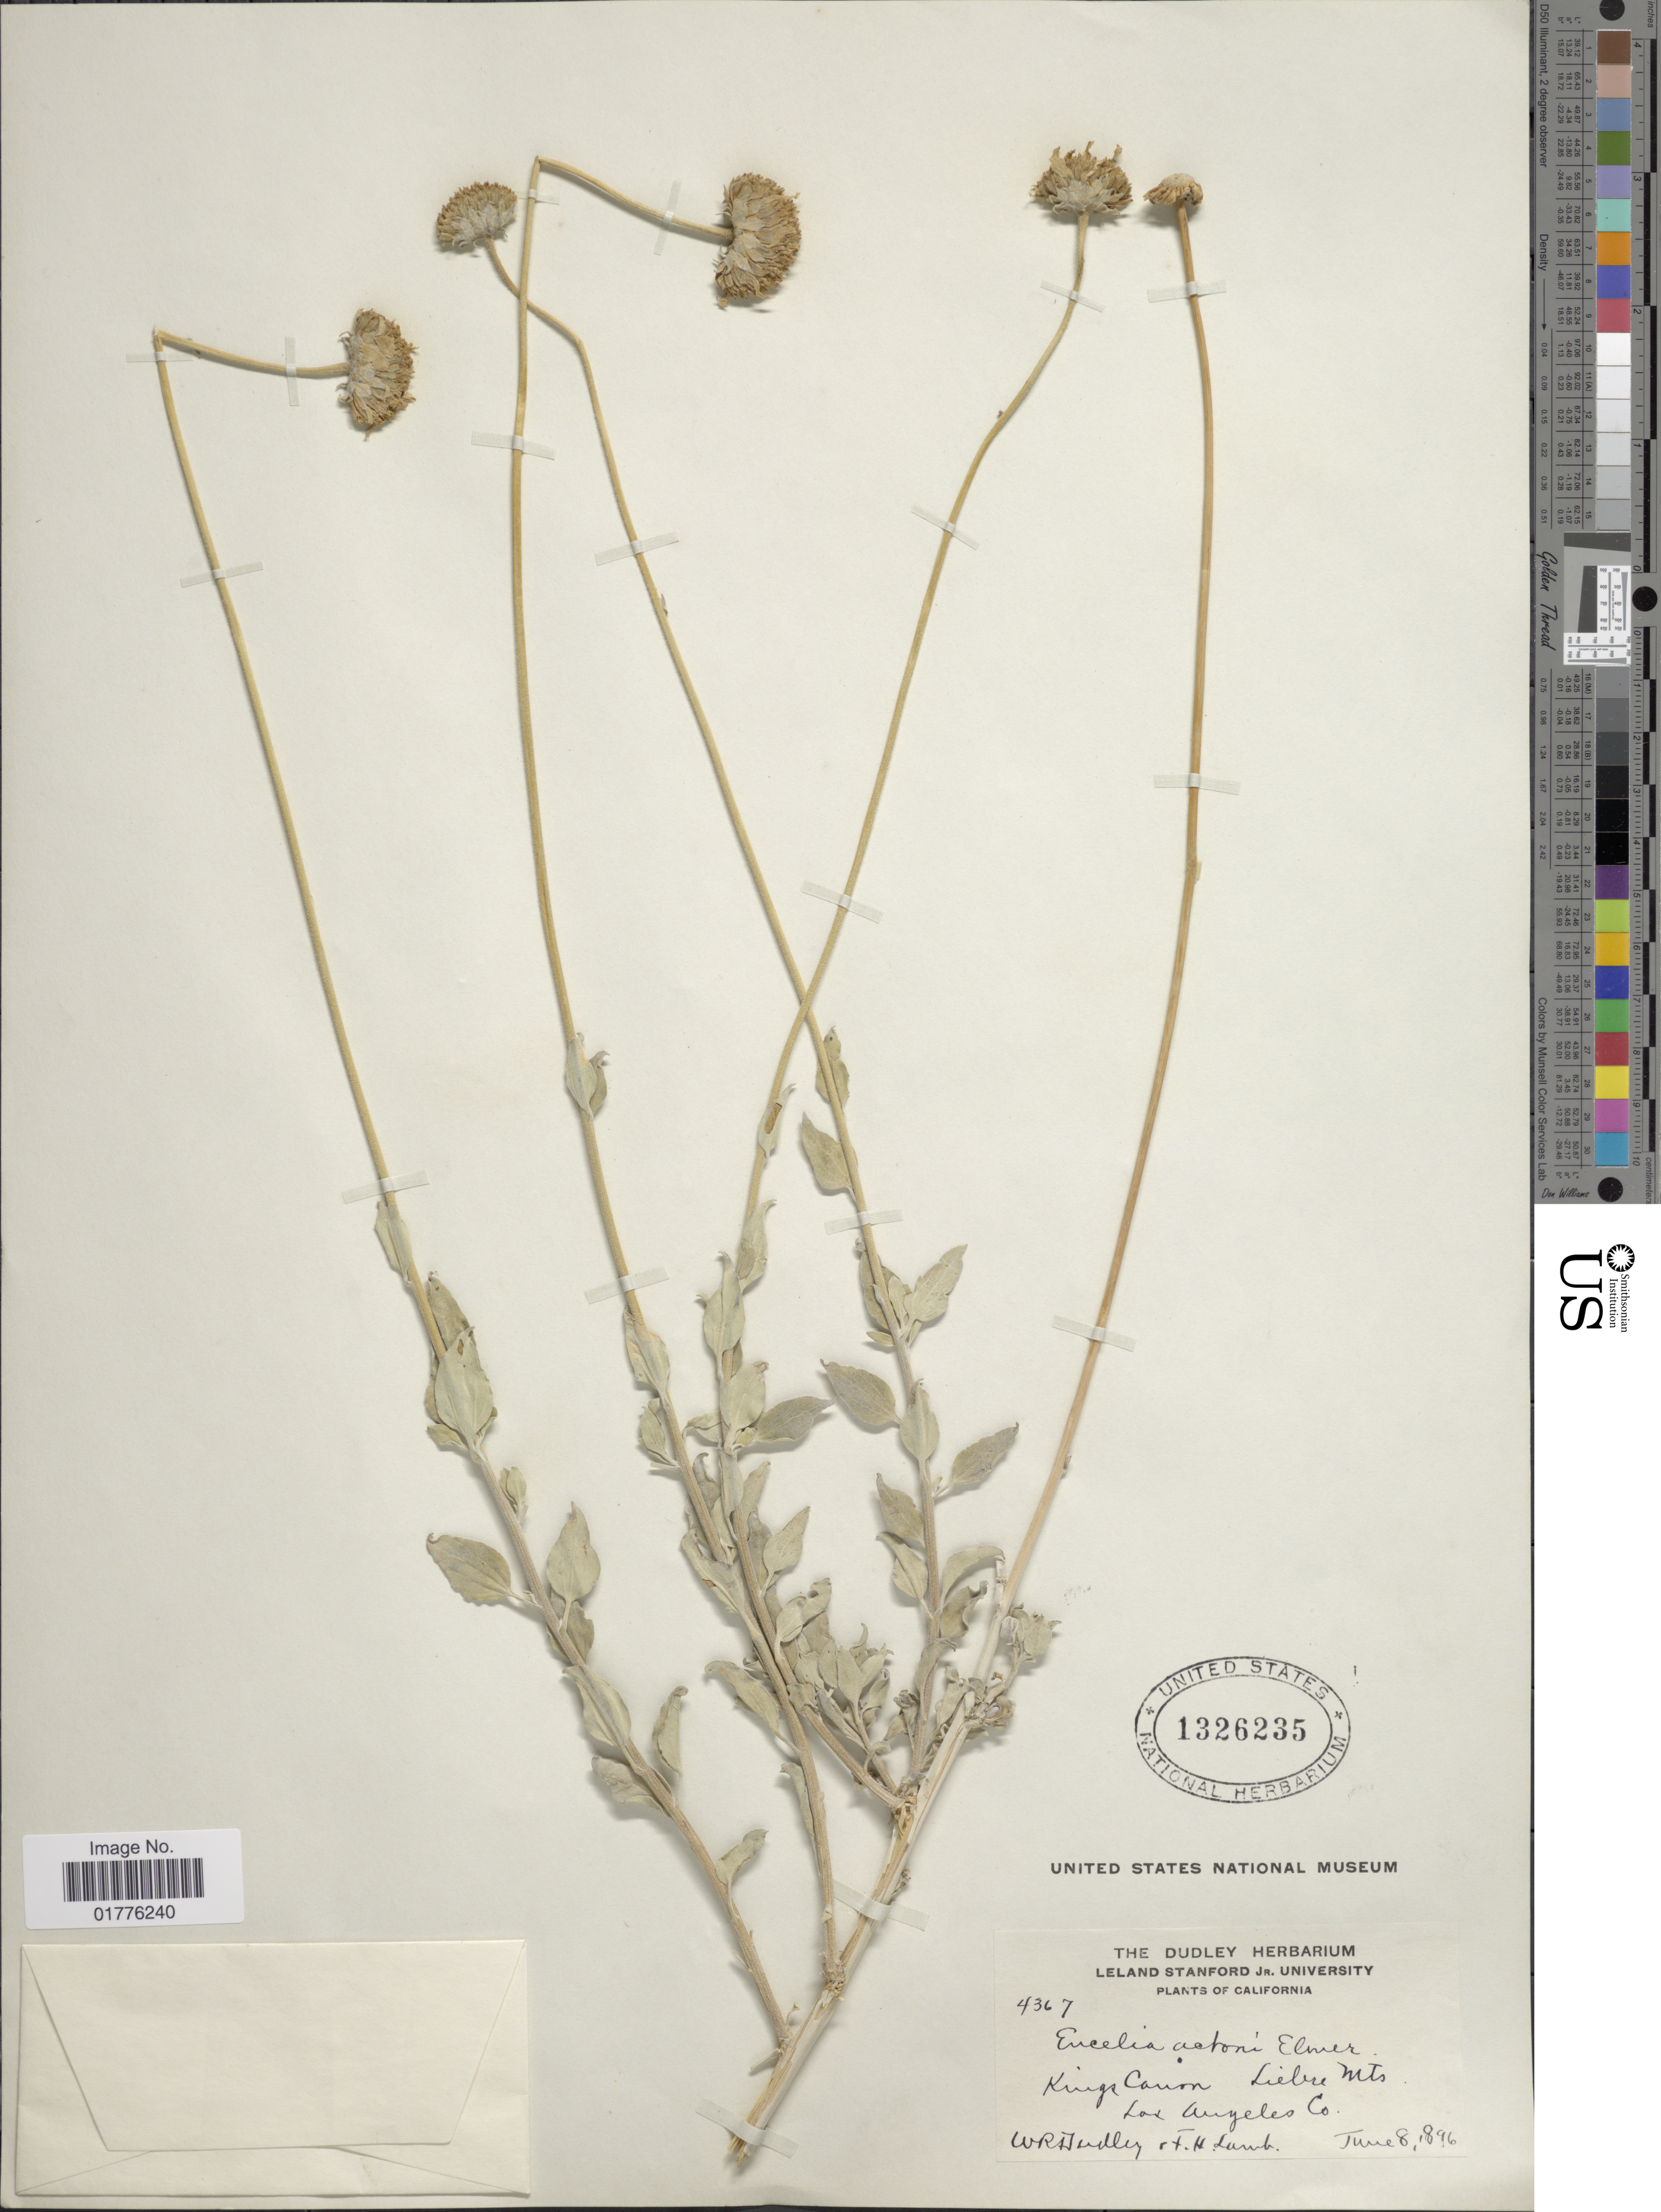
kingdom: Plantae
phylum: Tracheophyta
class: Magnoliopsida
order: Asterales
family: Asteraceae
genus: Encelia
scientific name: Encelia frutescens var. actonii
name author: (Elmer) S.F. Blake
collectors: W. Hadley & F. H. Lamb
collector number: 4367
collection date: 1896-06-08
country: United States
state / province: California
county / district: Los Angeles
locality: Kings Canon, Liebre Mts, Los Angeles Co.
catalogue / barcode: US 1326235